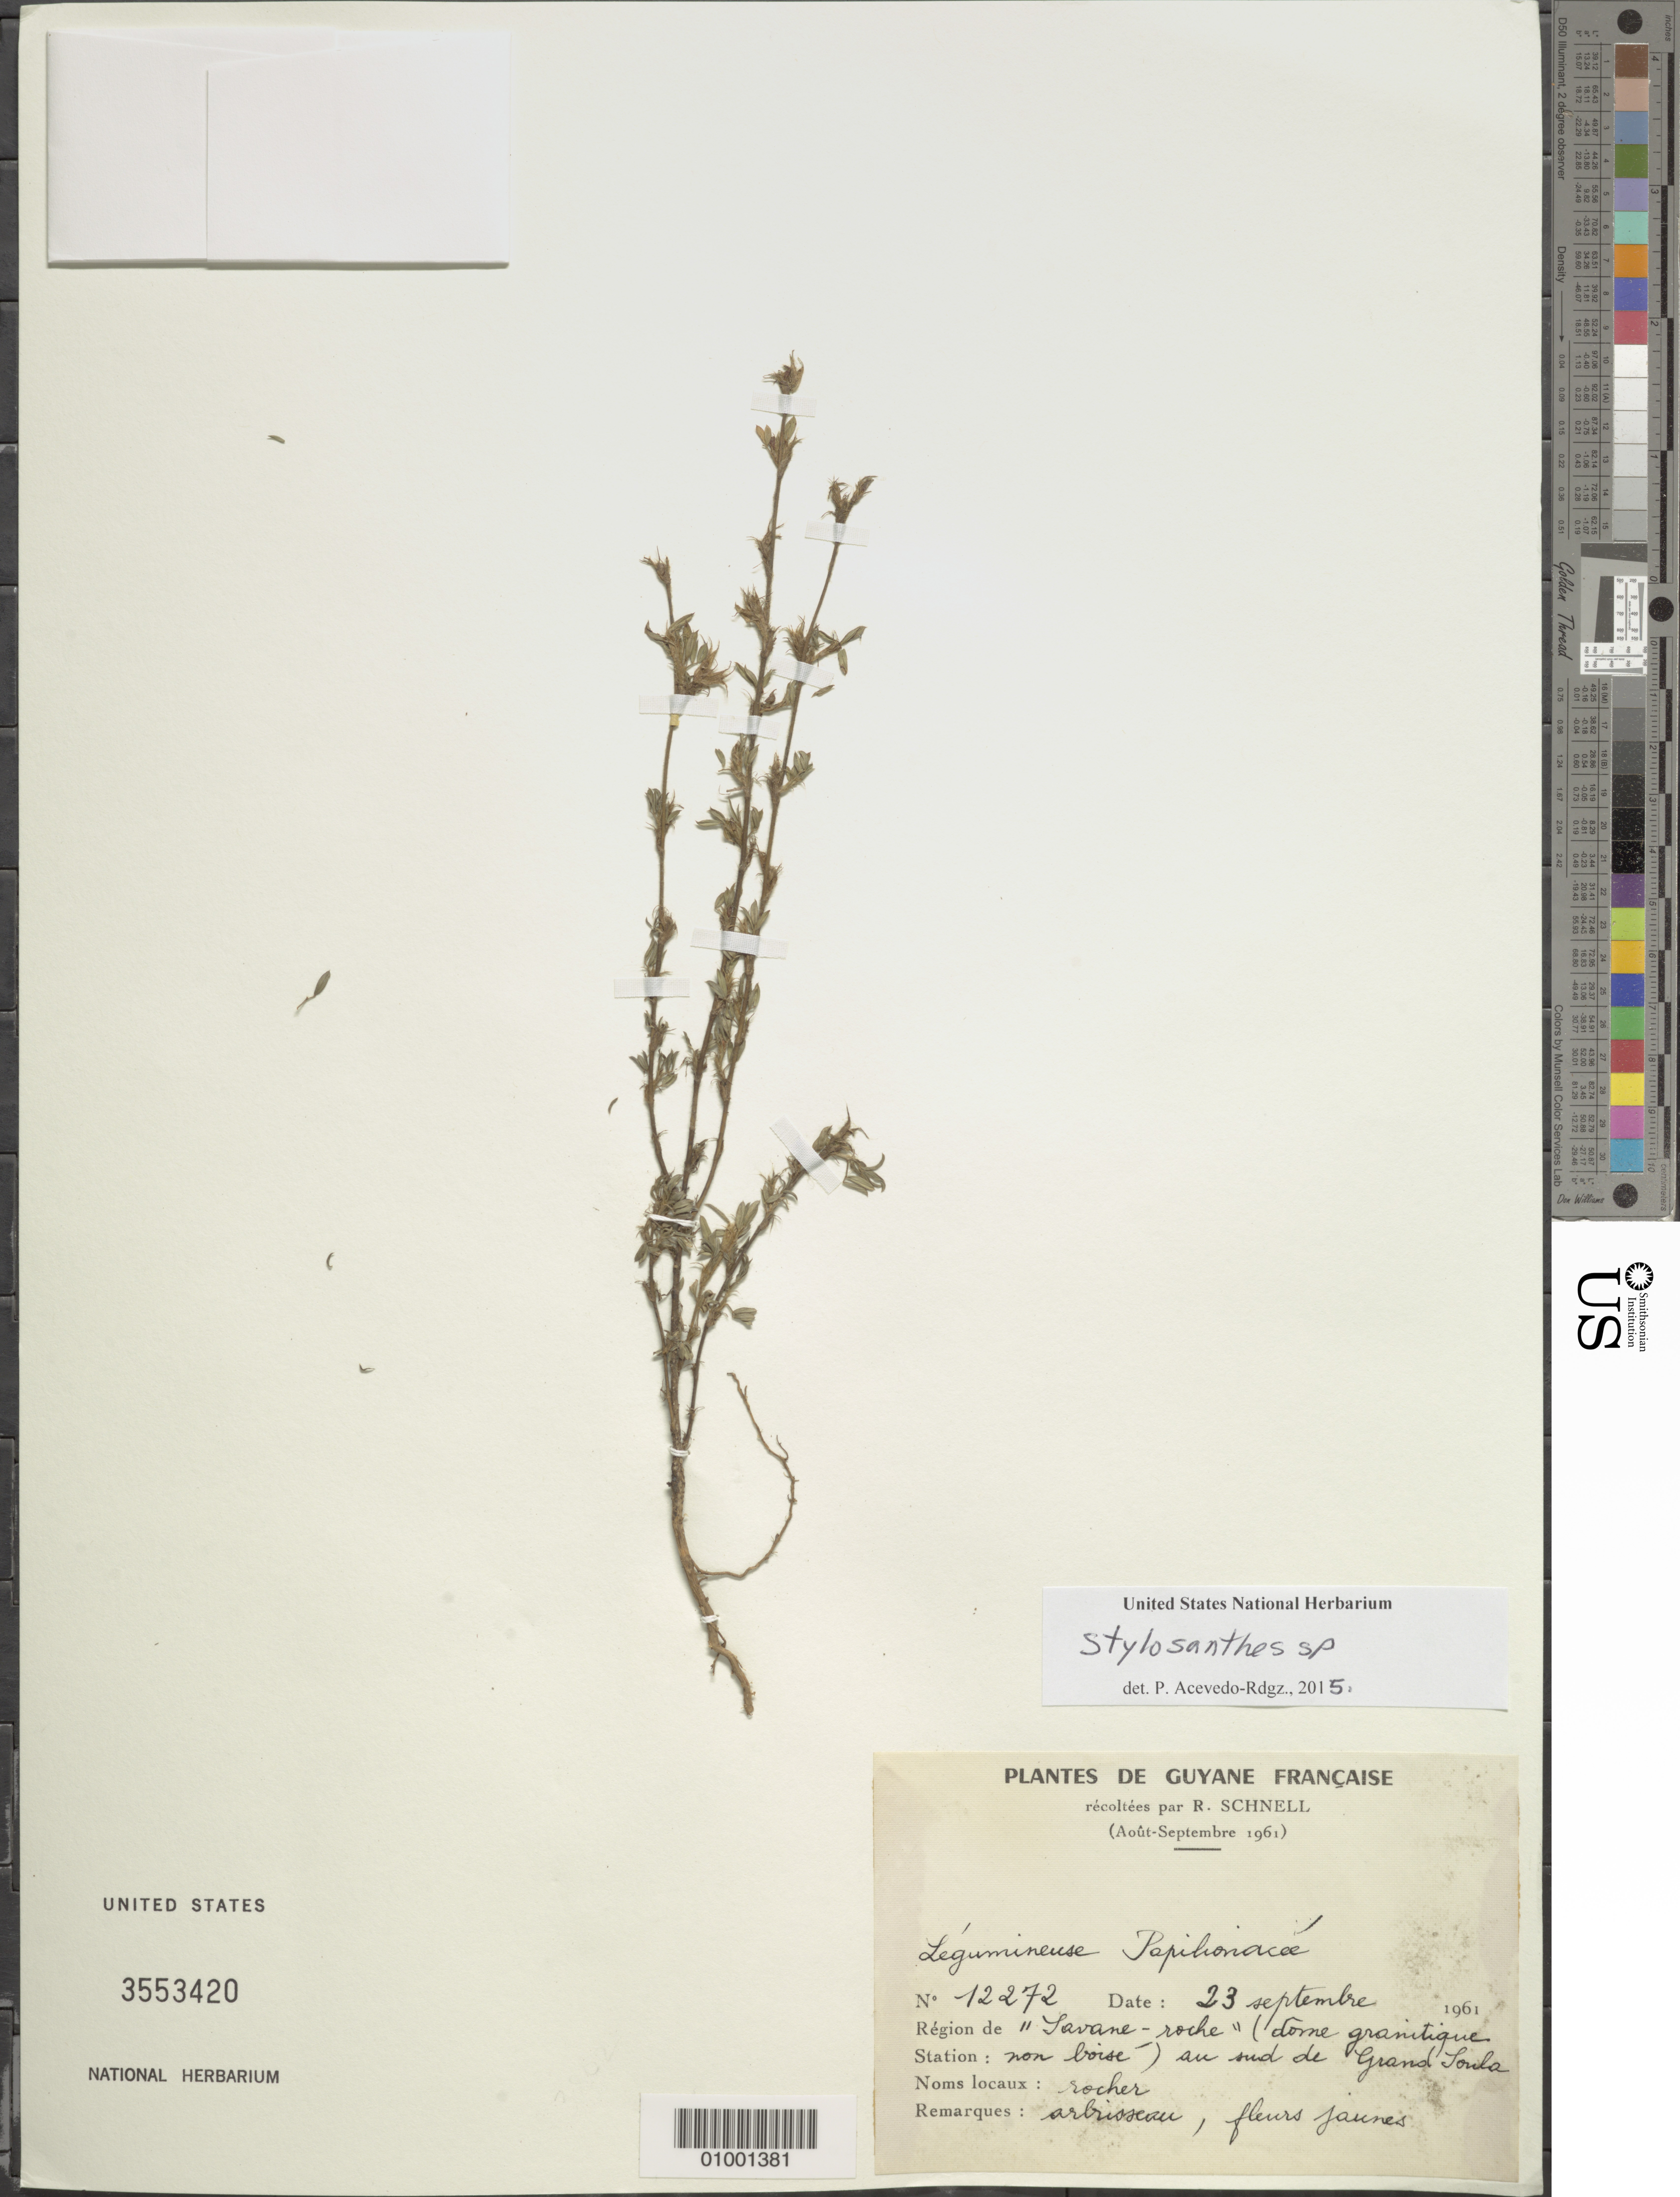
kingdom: Plantae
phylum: Tracheophyta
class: Magnoliopsida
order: Fabales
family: Fabaceae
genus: Stylosanthes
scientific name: Stylosanthes sp.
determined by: Acevedo-Rodríguez, P., (BOT), Smithsonian Institution - National Museum of Natural History (UNITED STATES)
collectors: R. A. Schnell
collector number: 12272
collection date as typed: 23-Sep-61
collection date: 1961-09-23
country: French Guiana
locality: "Savane-roche" (dome granitique non boisé) au sud de Grand Soula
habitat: Rocher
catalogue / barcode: US 3553420